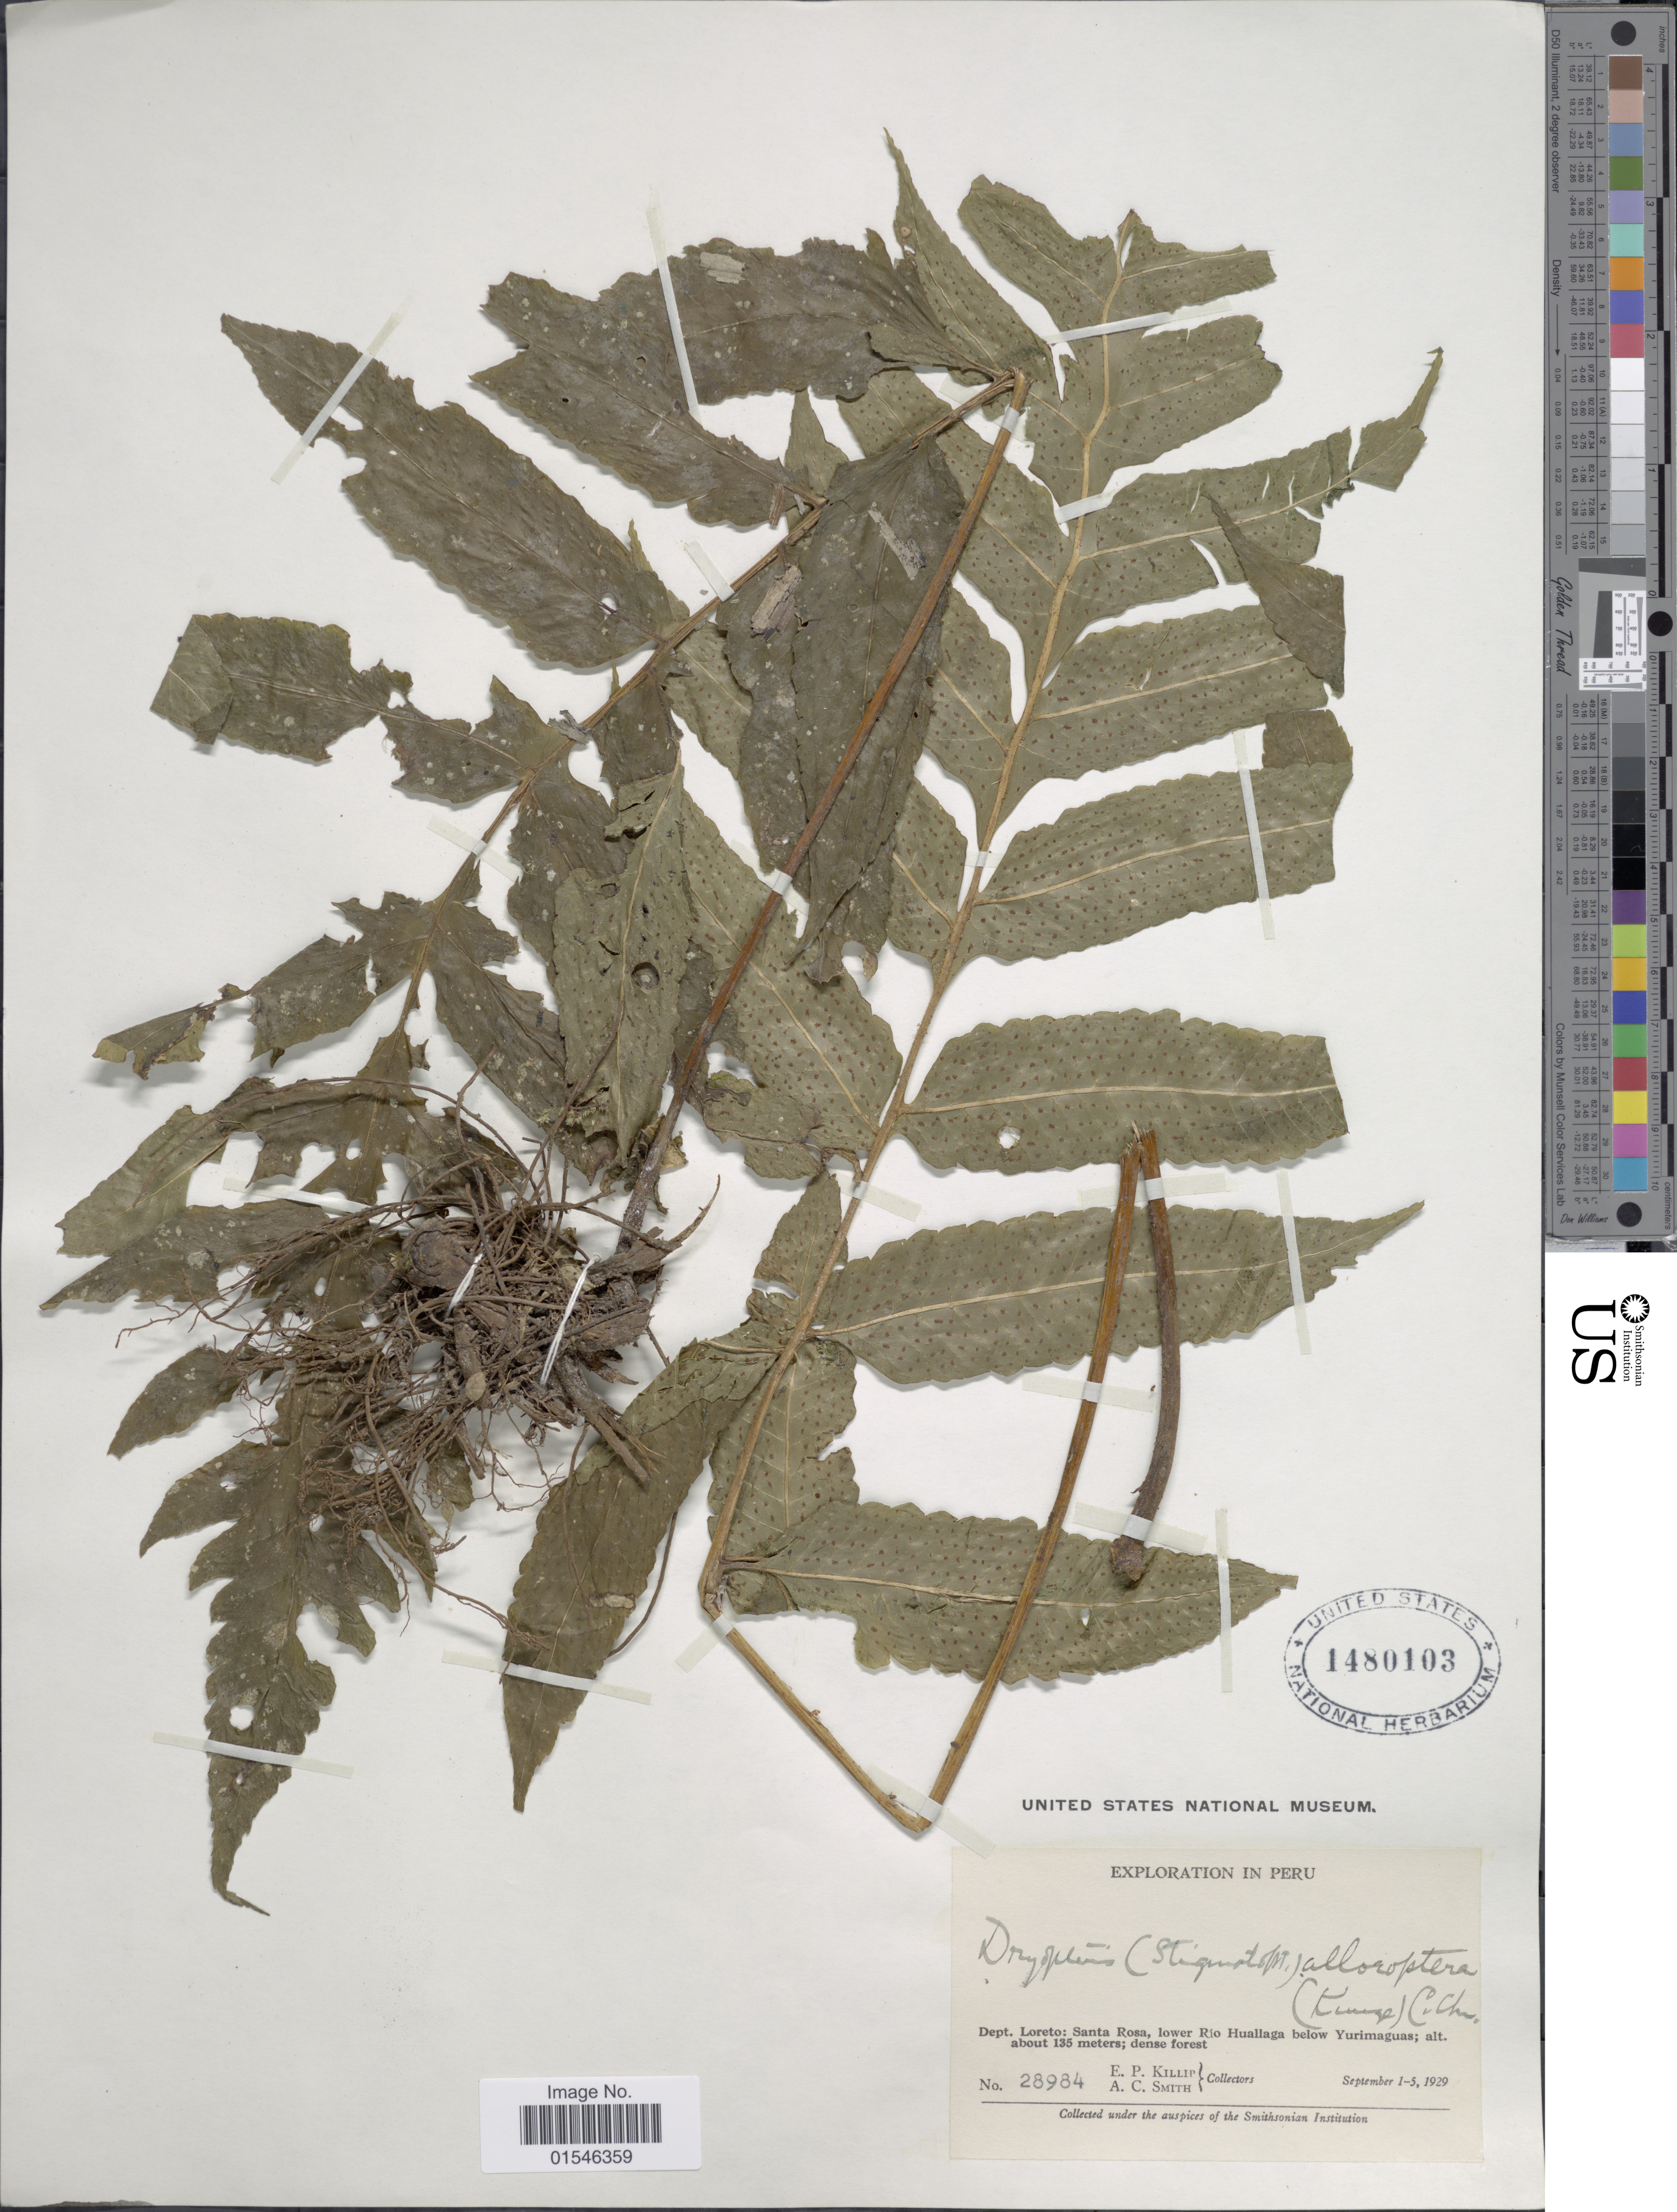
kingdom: Plantae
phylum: Tracheophyta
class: Polypodiopsida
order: Polypodiales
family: Dryopteridaceae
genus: Stigmatopteris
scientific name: Stigmatopteris heterophlebia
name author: (Baker) R.C. Moran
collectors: E. P. Killip & A. C. Smith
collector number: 28984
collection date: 1929-09-01/1929-09-05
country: Peru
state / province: Loreto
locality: Dept. Loreto: Santa Rosa, lower Río Huallaga below Yurimaguas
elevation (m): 135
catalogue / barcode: US 1480103